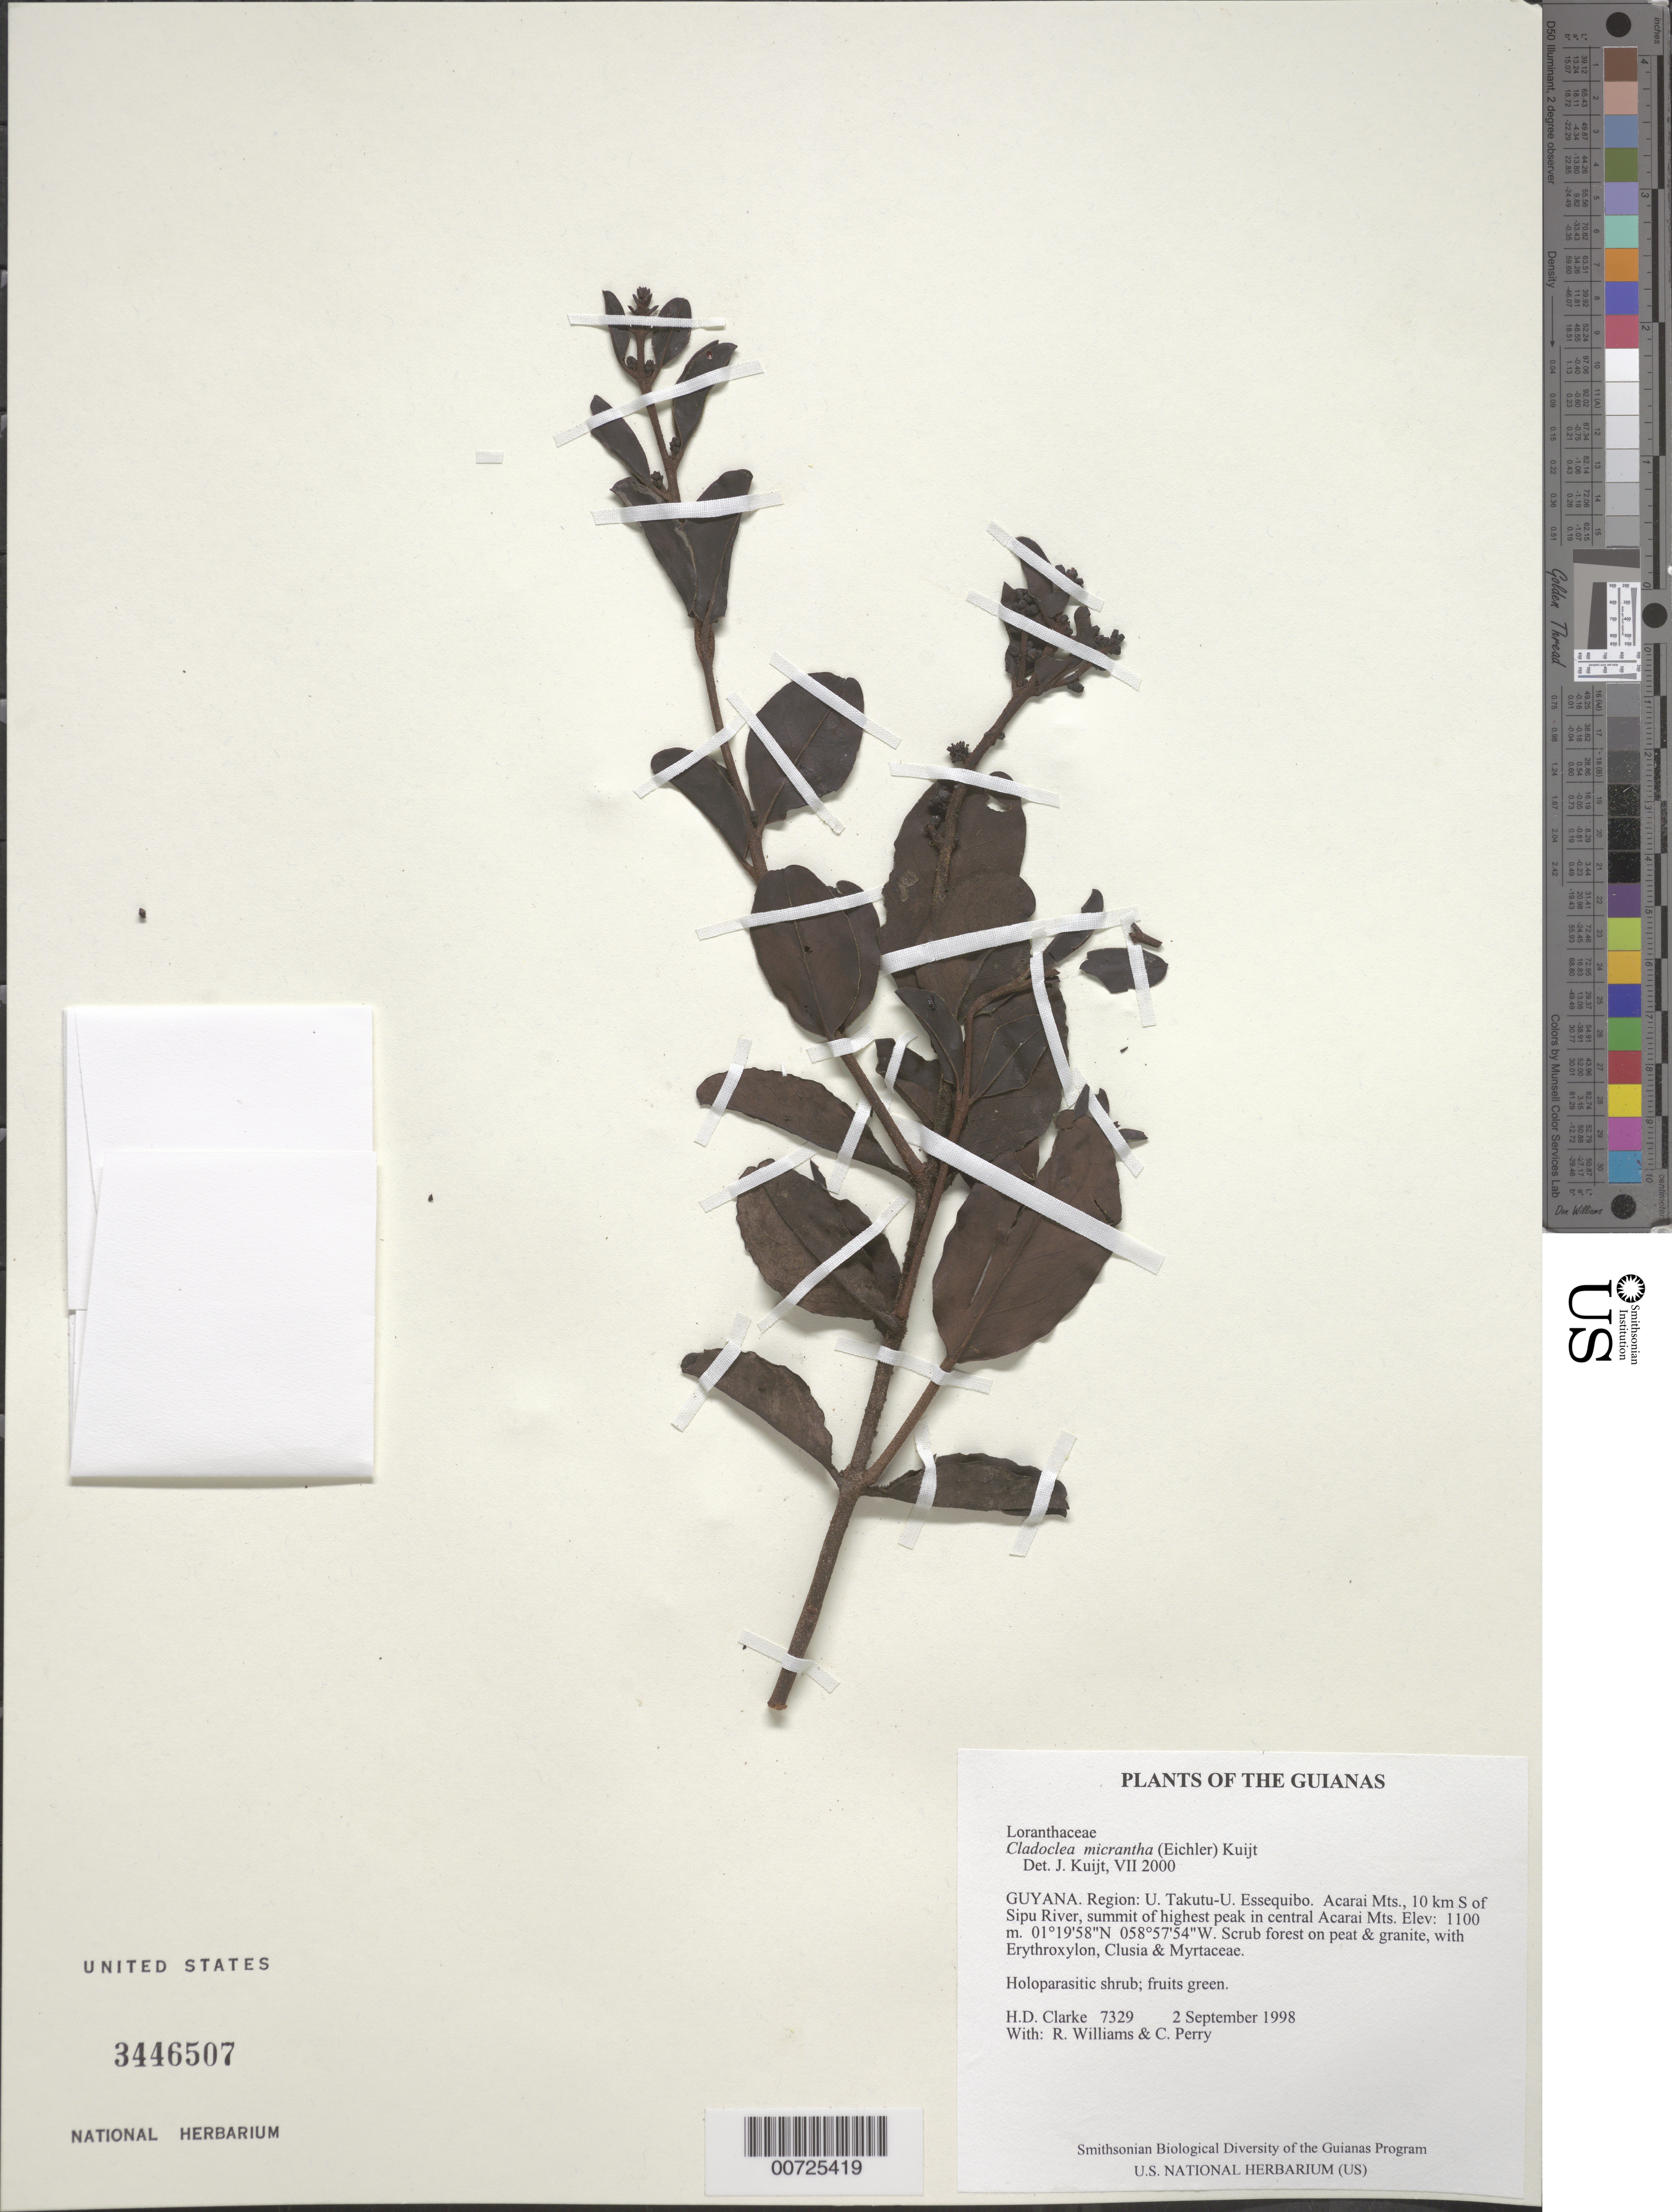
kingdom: Plantae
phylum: Tracheophyta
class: Magnoliopsida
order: Santalales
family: Loranthaceae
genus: Cladocolea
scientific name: Cladocolea micrantha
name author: (Eichler) Kuijt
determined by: Kuijt, Job, (CANADA)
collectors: H. D. Clarke, R. Williams & C. Perry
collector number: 7329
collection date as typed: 2 September 1998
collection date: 1998-09-02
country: Guyana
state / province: U. Takutu-U. Essequibo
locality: Acarai Mts., 10 km S. of Sipu River, summit of highest peak in central Acarai Mts.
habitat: Scrub forest on peat & granite, with Erythroxylum, Clusia & Myrtaceae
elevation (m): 1100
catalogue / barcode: US 3446507